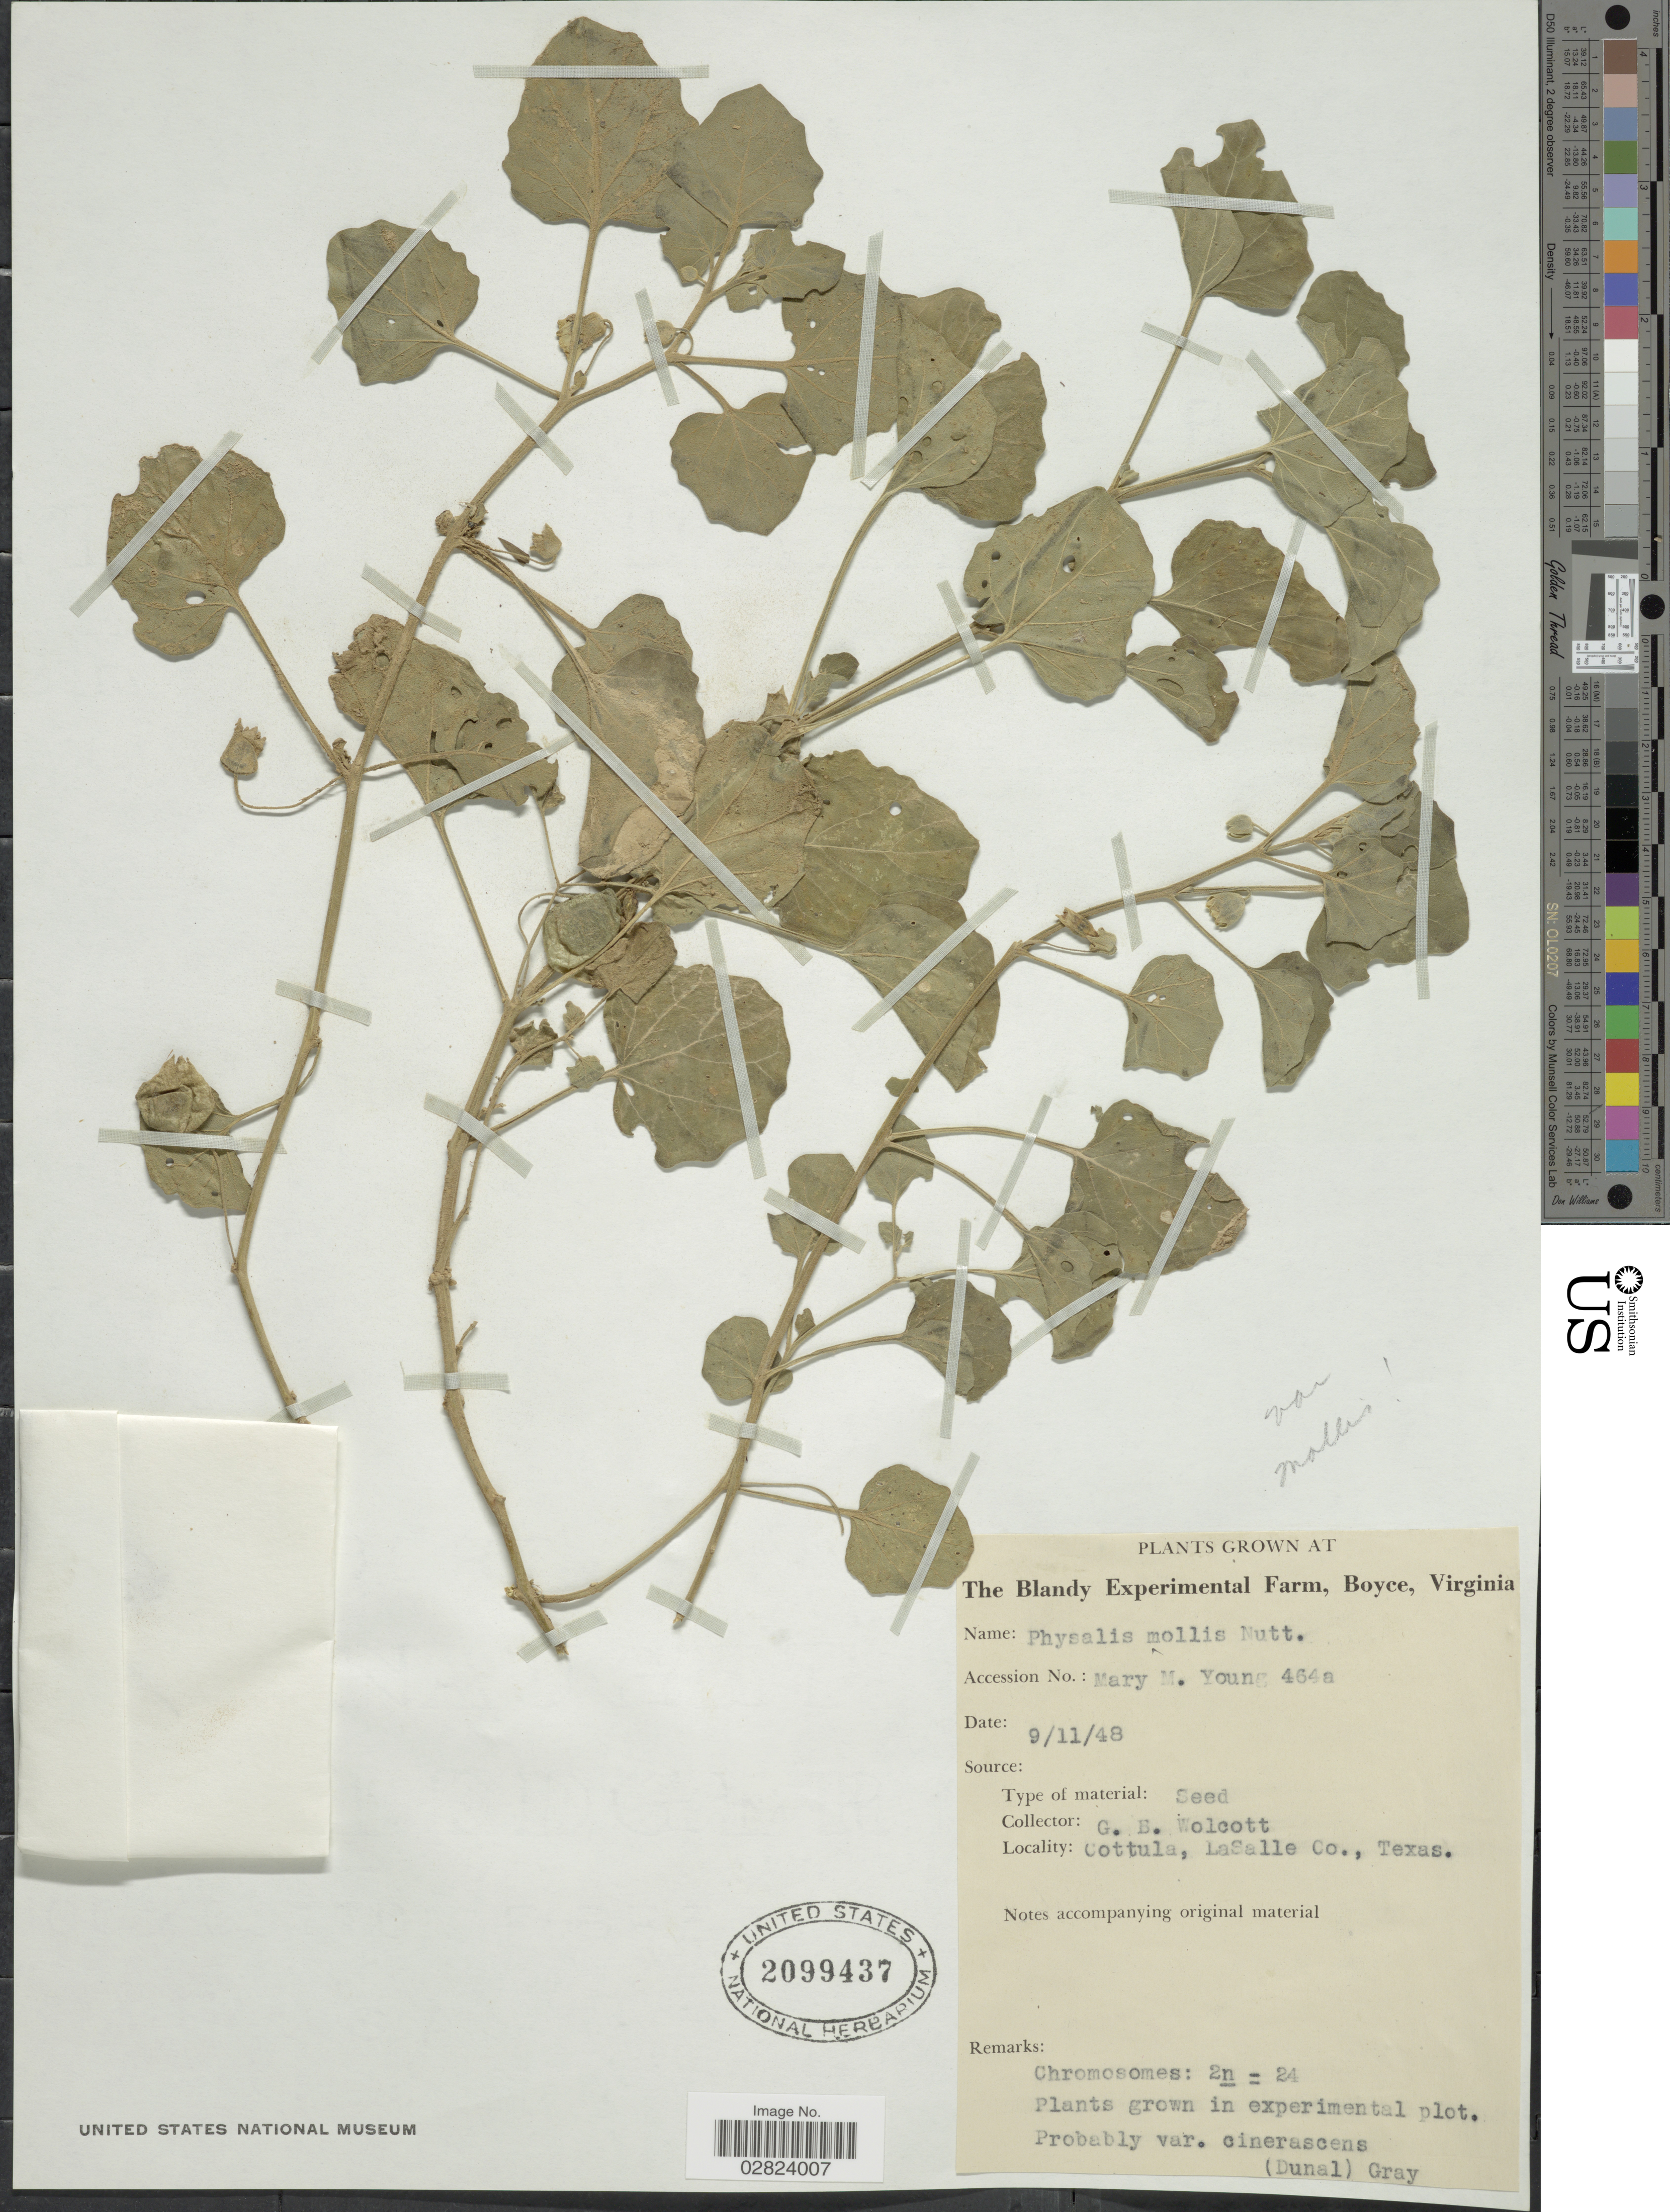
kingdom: Plantae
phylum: Tracheophyta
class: Magnoliopsida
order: Solanales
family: Solanaceae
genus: Physalis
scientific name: Physalis mollis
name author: Nutt.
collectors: M. Young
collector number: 464a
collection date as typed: Transcribed d/m/y: 11/9/48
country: United States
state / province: Virginia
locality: The Blandy Experimental Farm, Boyce.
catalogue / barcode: US 2099437